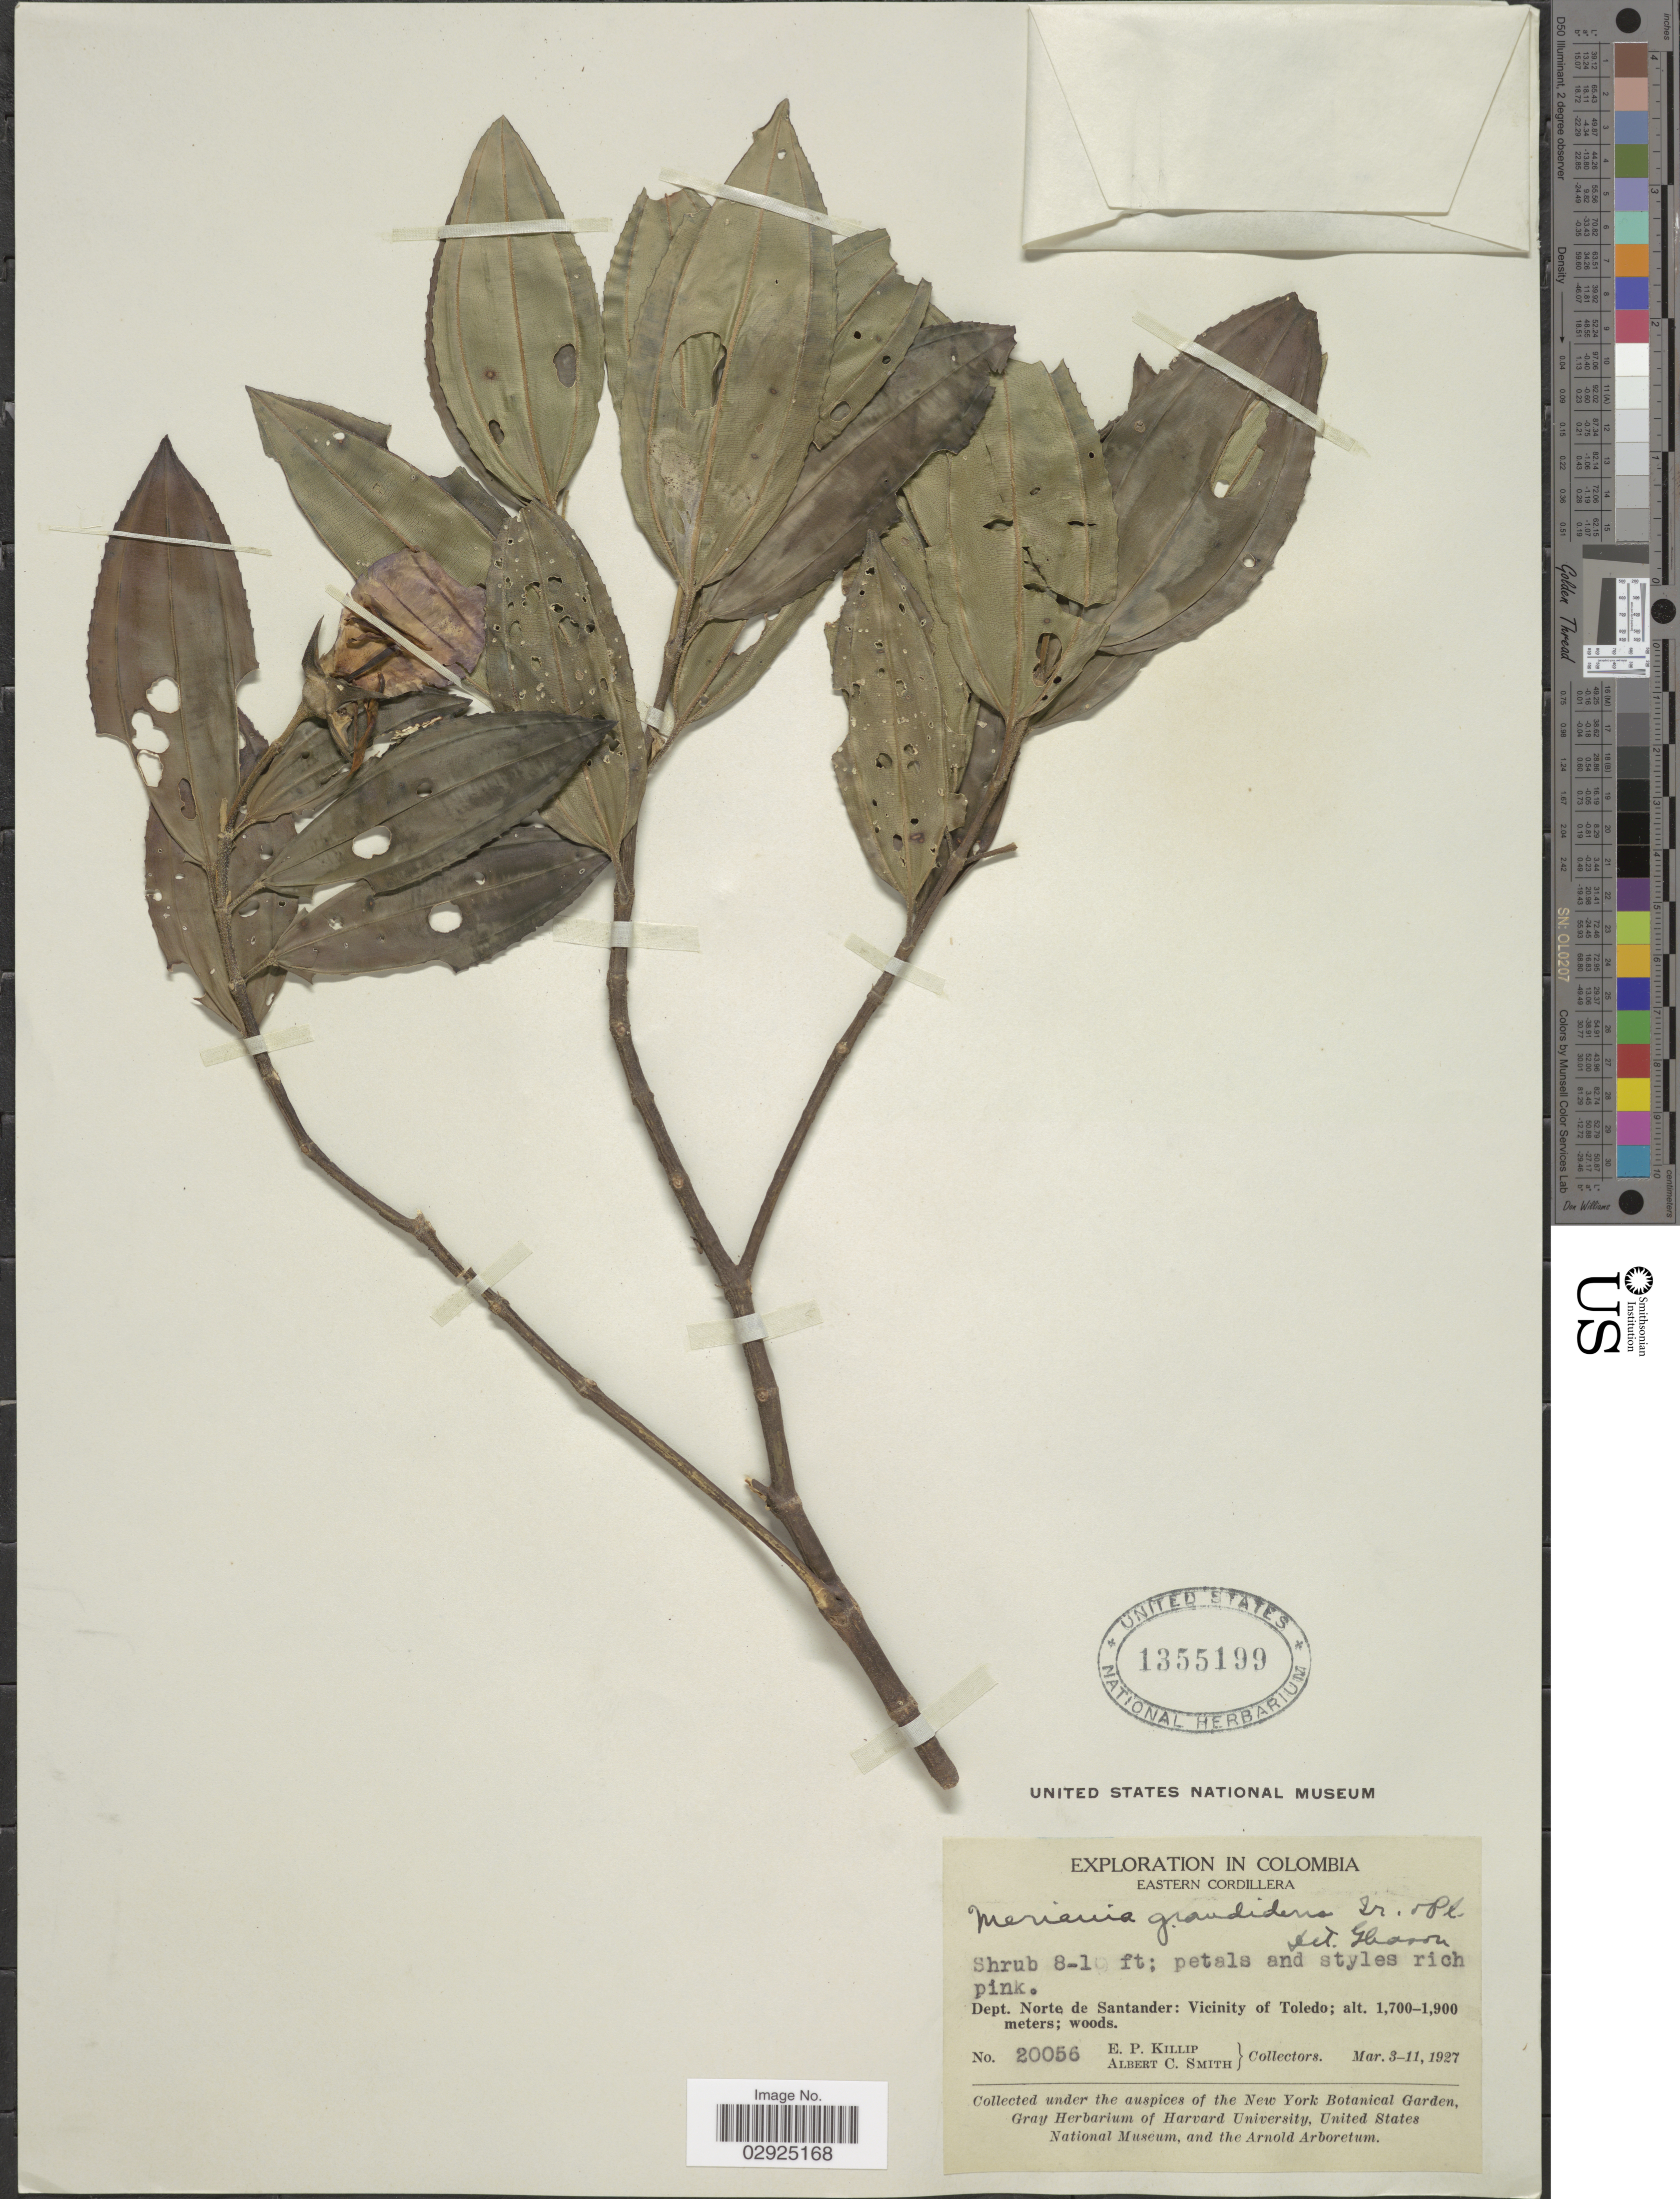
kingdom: Plantae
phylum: Tracheophyta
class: Magnoliopsida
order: Myrtales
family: Melastomataceae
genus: Meriania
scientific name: Meriania grandidens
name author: Triana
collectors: E. P. Killip & A. C. Smith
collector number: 20056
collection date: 1927-03-03/1927-03-11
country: Colombia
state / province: Norte de Santander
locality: Eastern Cordillera. Dept. Norte de Santander: Vicinity of Toledo.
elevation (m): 1700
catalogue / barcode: US 1355199